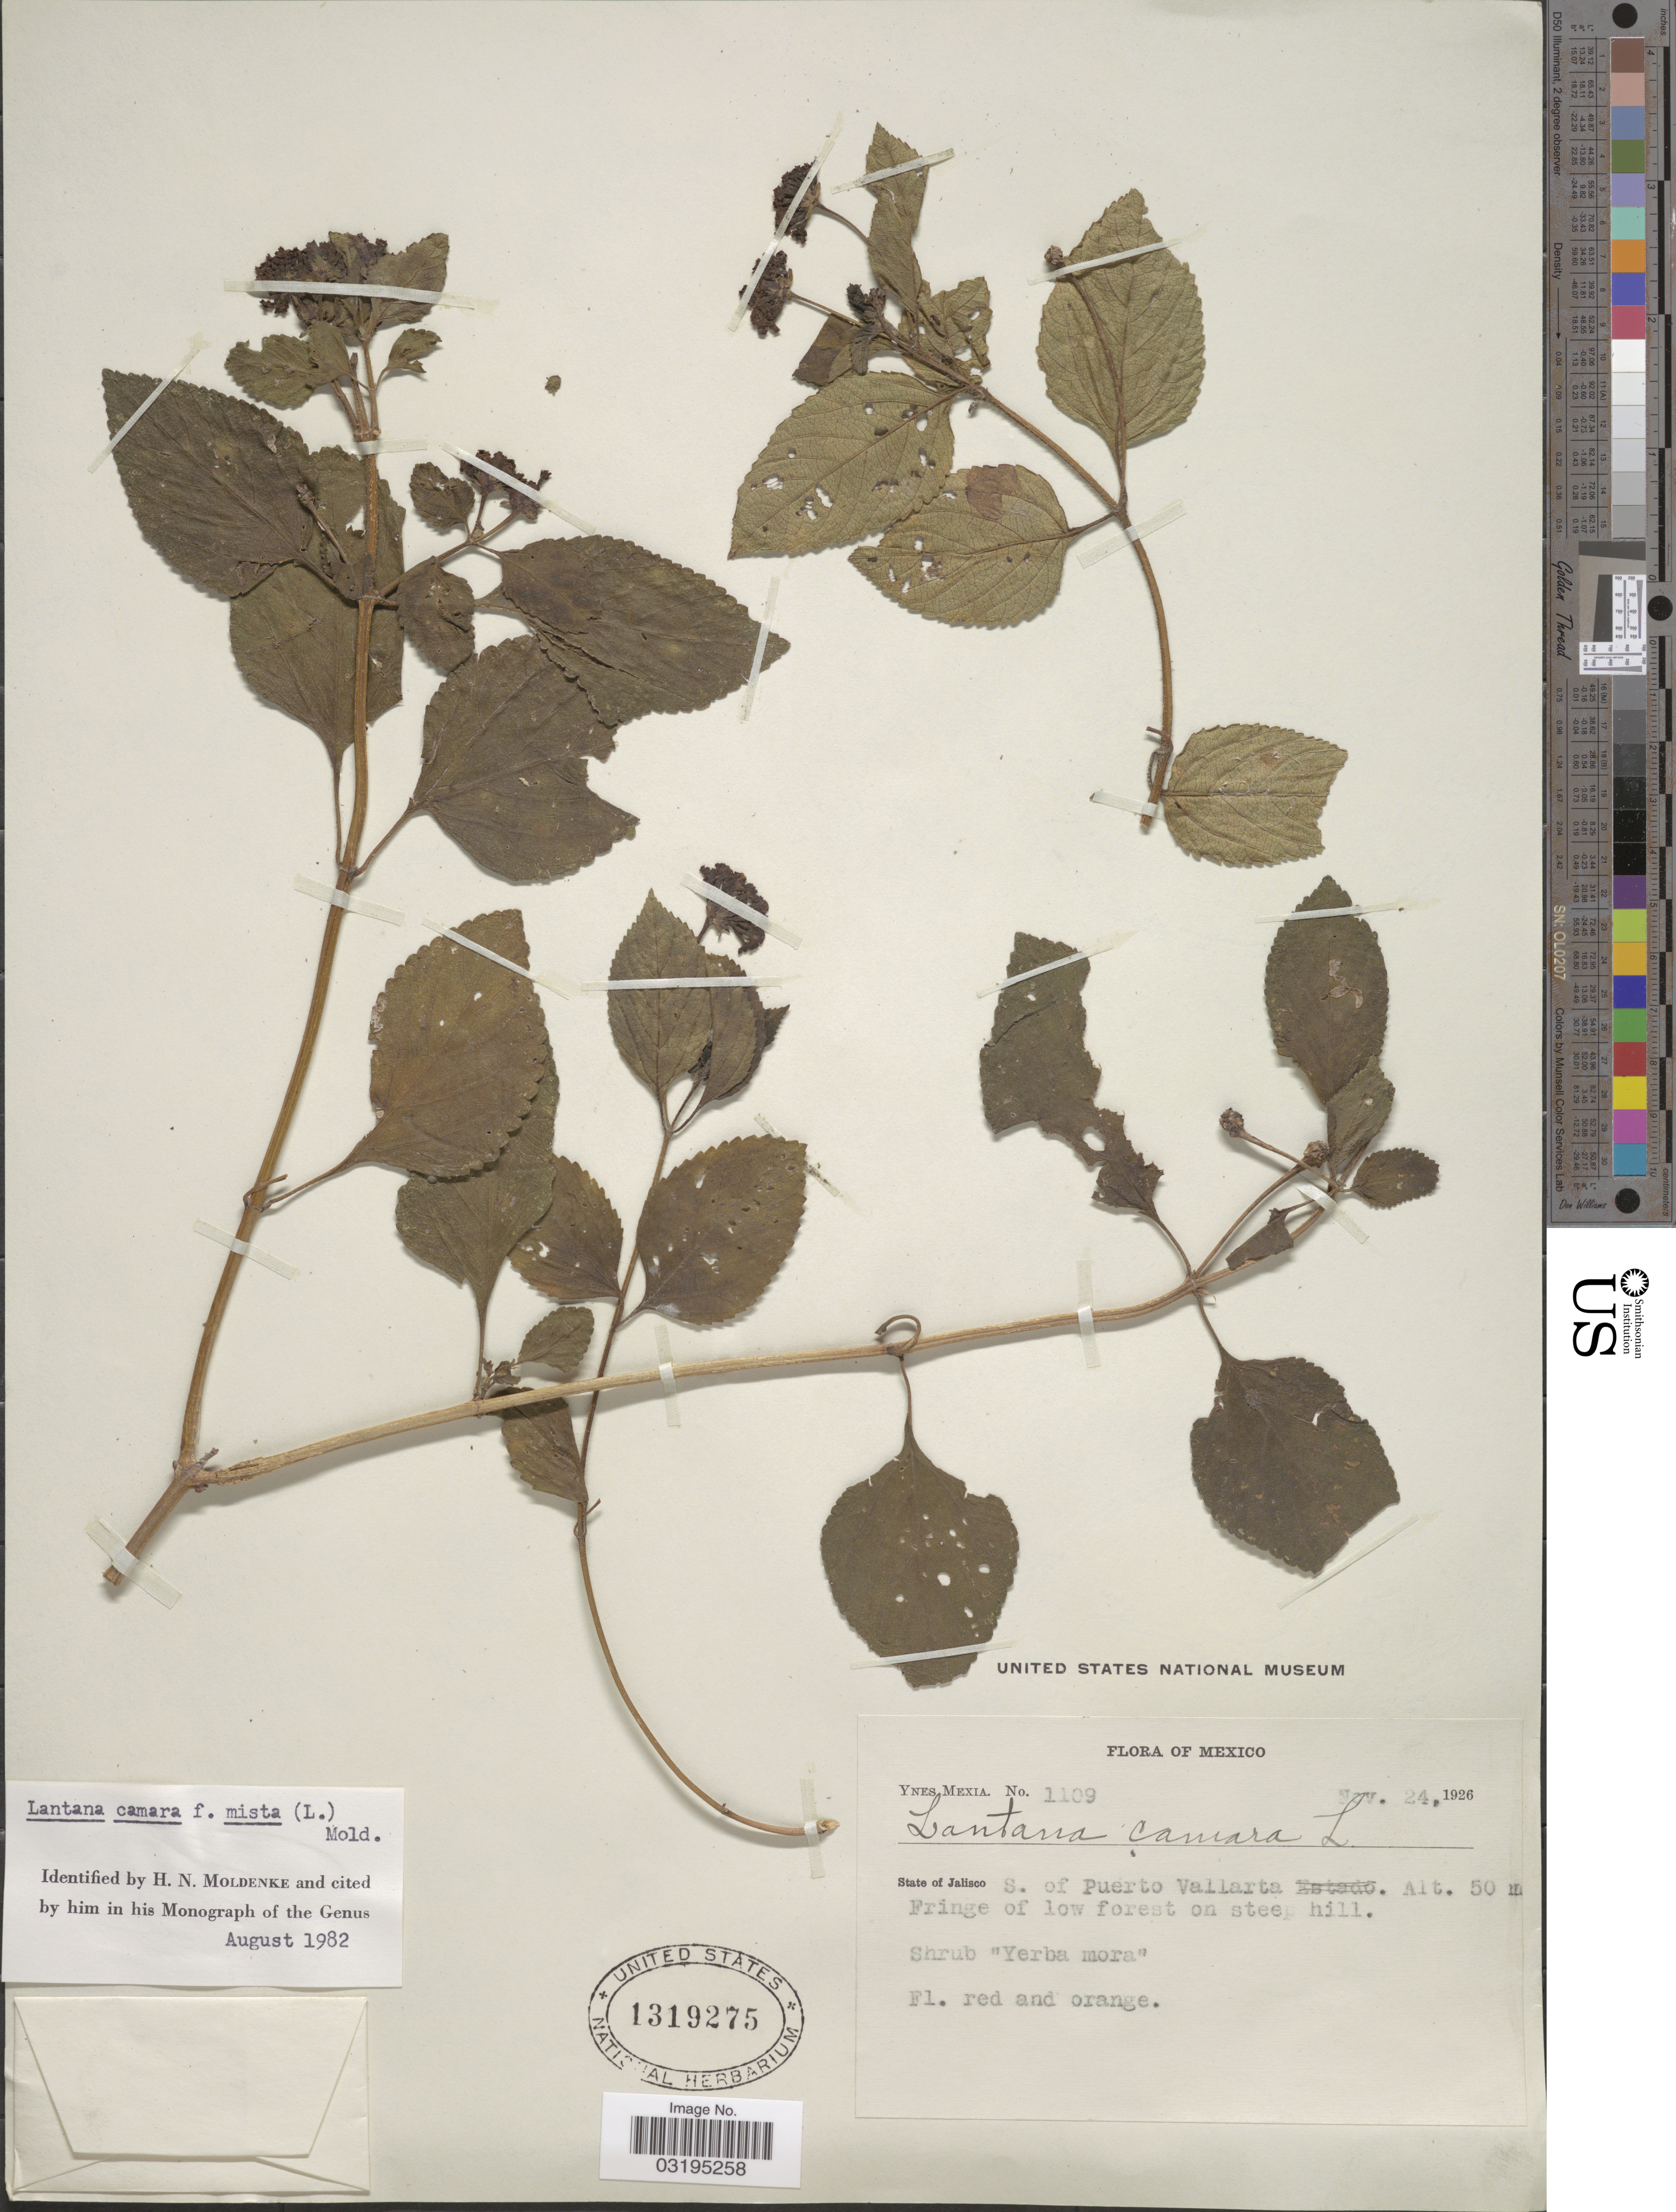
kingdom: Plantae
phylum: Tracheophyta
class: Magnoliopsida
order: Lamiales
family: Verbenaceae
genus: Lantana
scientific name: Lantana camara f. mista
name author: (L.) Moldenke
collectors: Y. Mexia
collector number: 1109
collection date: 1926-11-24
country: Mexico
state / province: Jalisco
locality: S. of Puerto Vallarta. Fringe of low forest on steep hill.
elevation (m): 50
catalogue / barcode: US 1319275